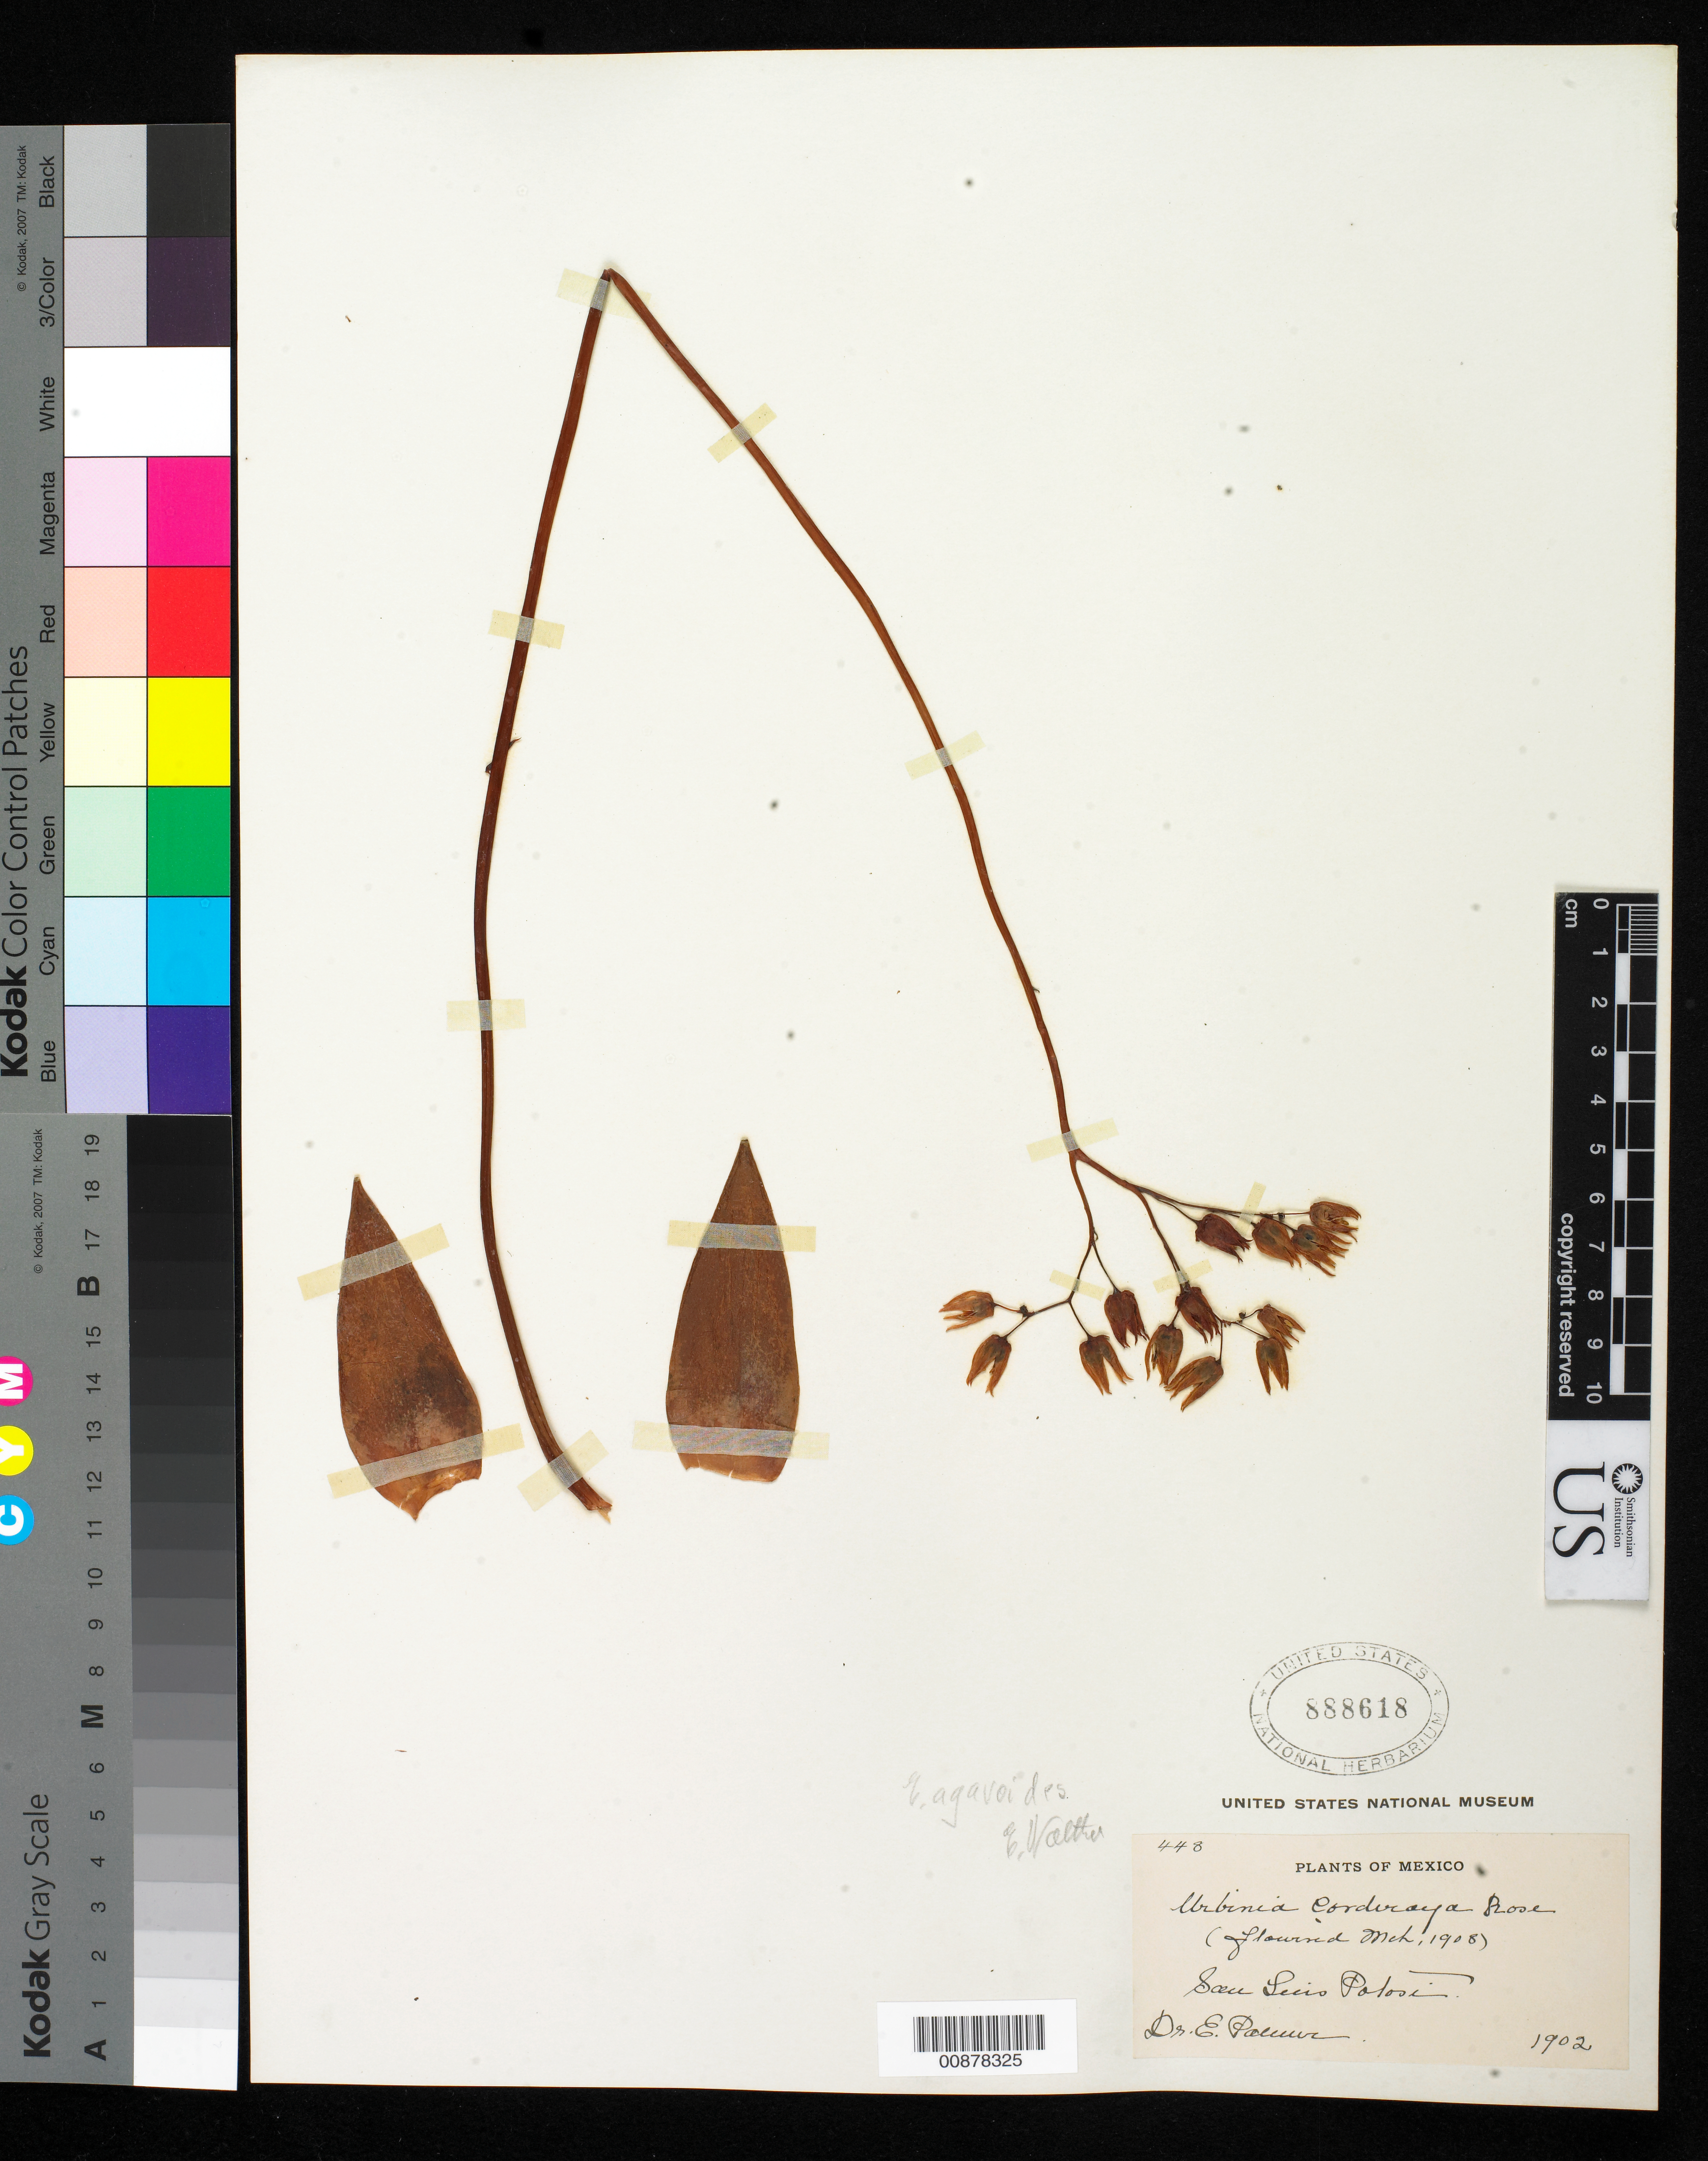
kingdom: Plantae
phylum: Tracheophyta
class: Magnoliopsida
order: Saxifragales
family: Crassulaceae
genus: Echeveria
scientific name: Echeveria agavoides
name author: Lem.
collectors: E. Palmer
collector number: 448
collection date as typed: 1902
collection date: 1902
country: Mexico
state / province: San Luis Potosí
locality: San Luis Potosí.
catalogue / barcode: US 888618